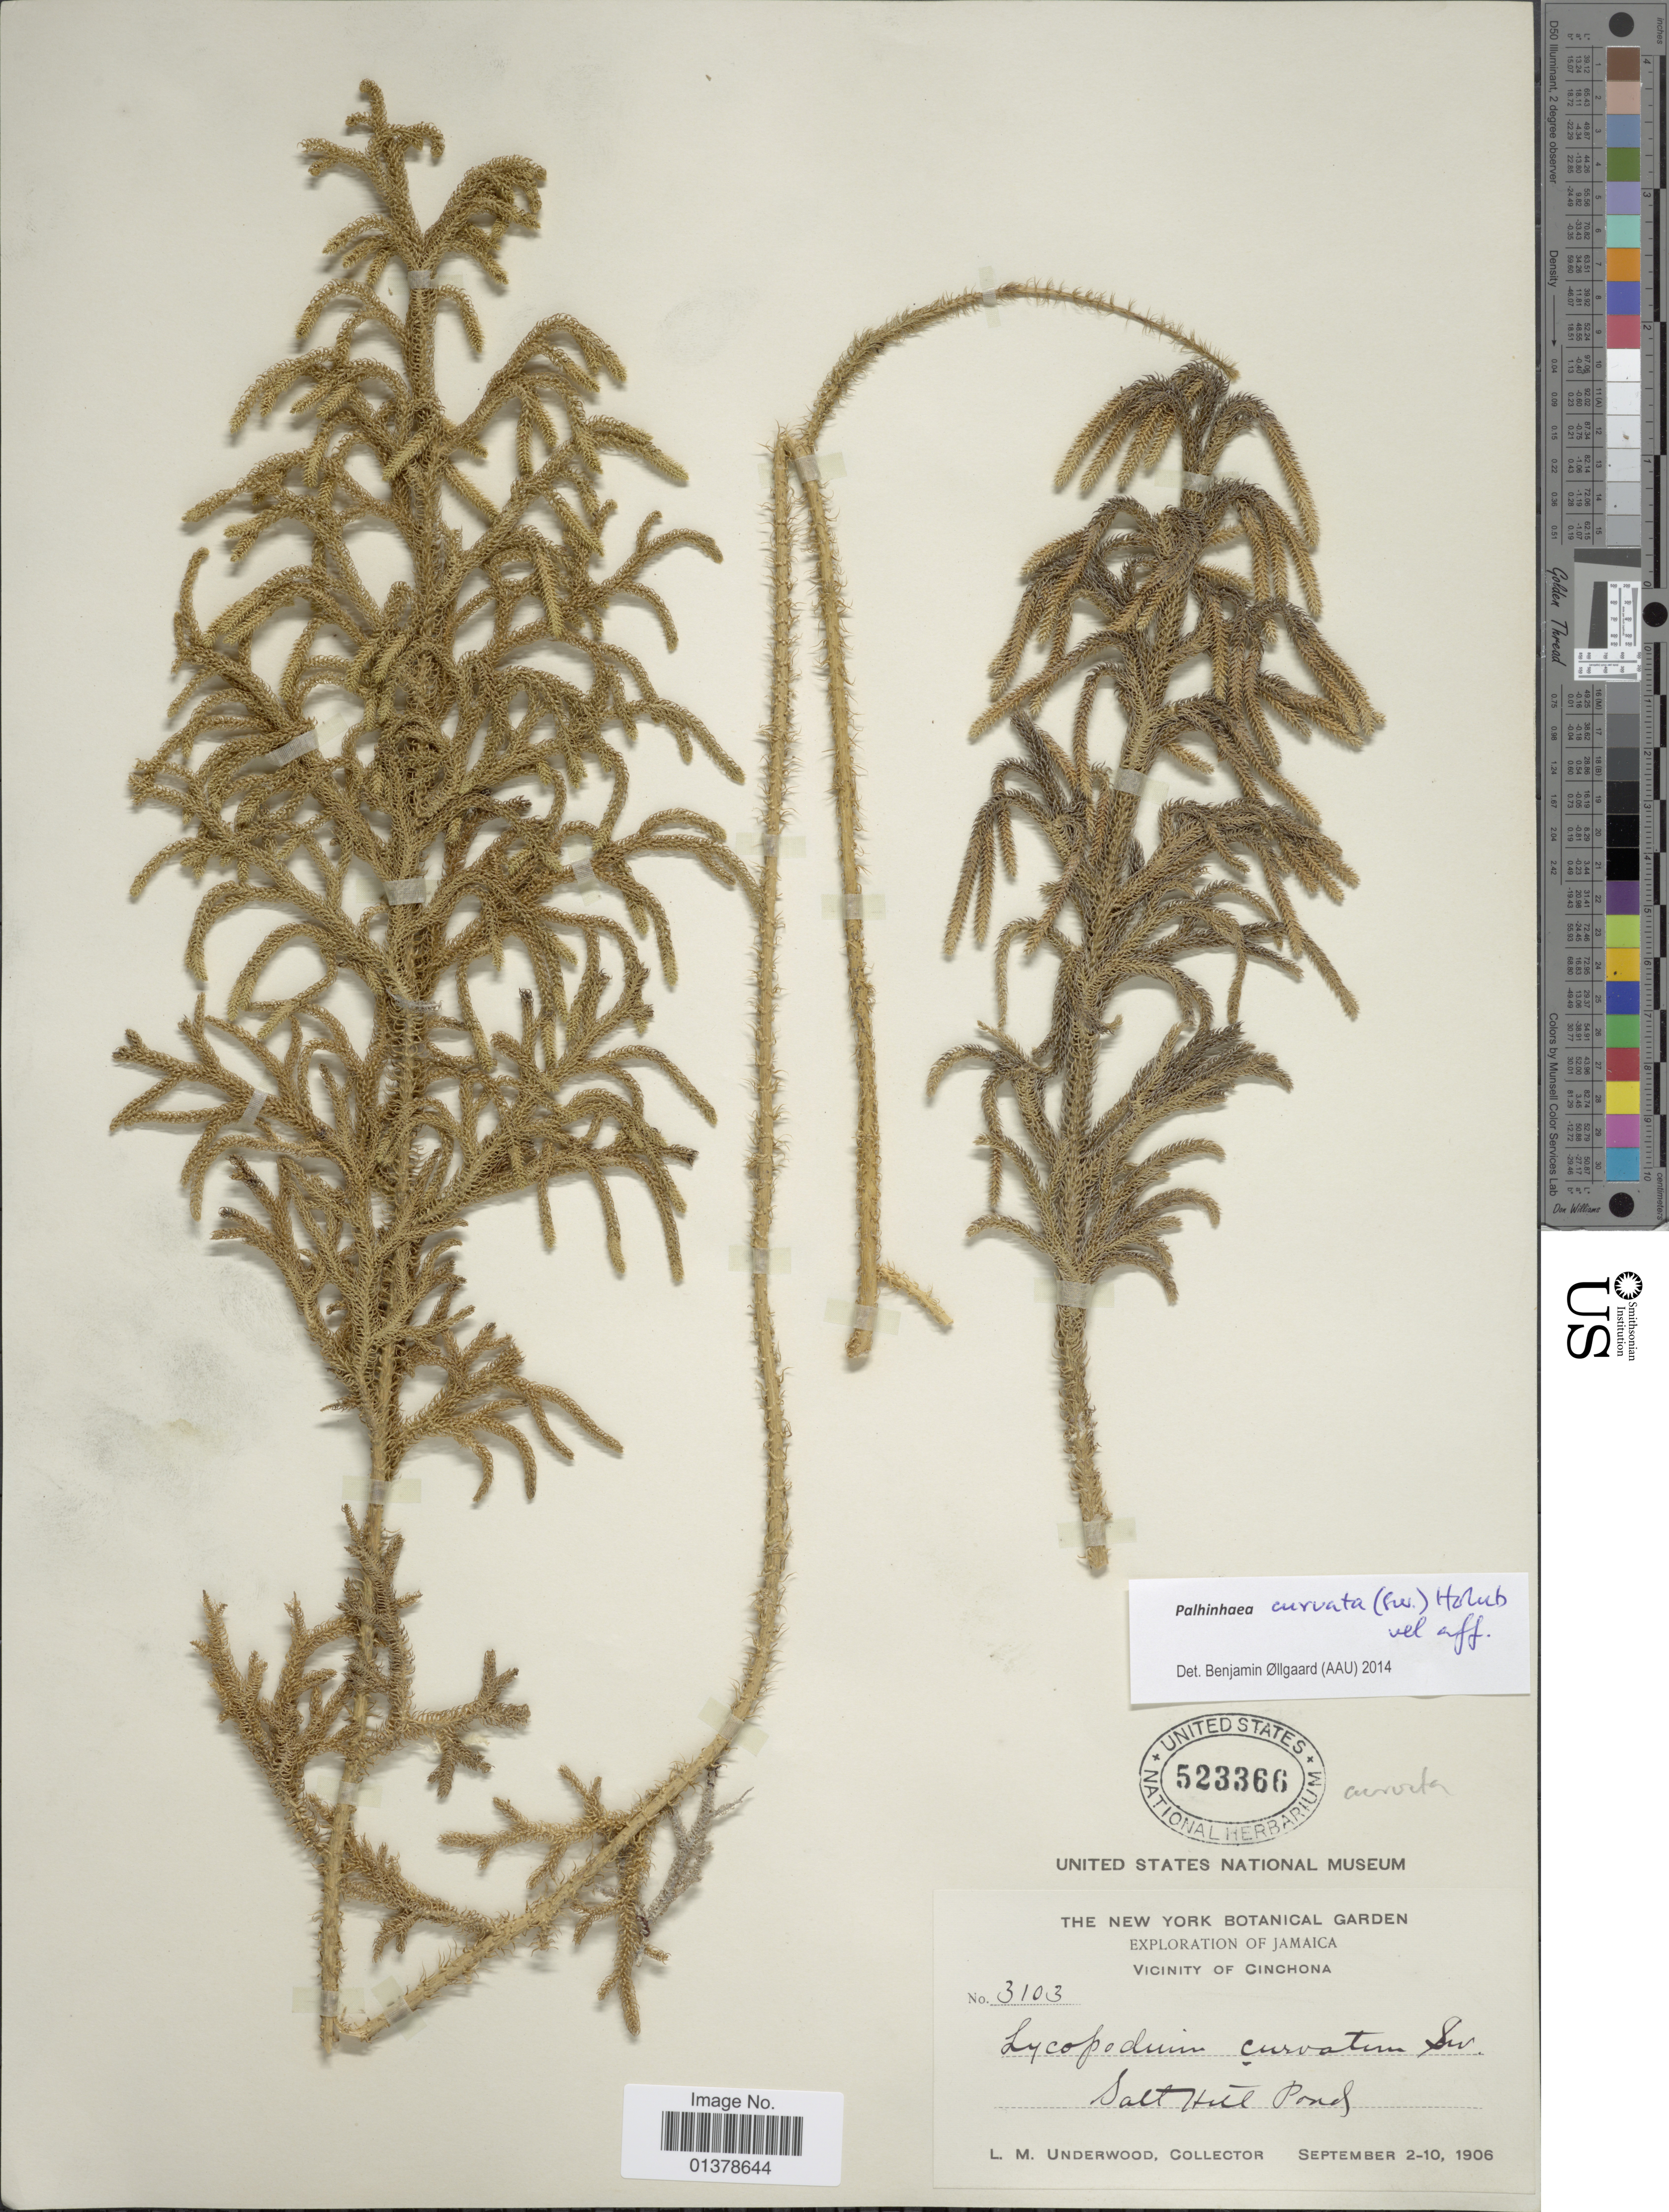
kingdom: Plantae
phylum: Tracheophyta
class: Lycopodiopsida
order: Lycopodiales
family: Lycopodiaceae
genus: Palhinhaea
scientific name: Palhinhaea curvata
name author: (Sw.) Holub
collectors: L. M. Underwood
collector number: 3103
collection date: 1906-09-02/1906-09-10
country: Jamaica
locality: Vicinity of Cinchona,Salthill Pond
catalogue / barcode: US 523366